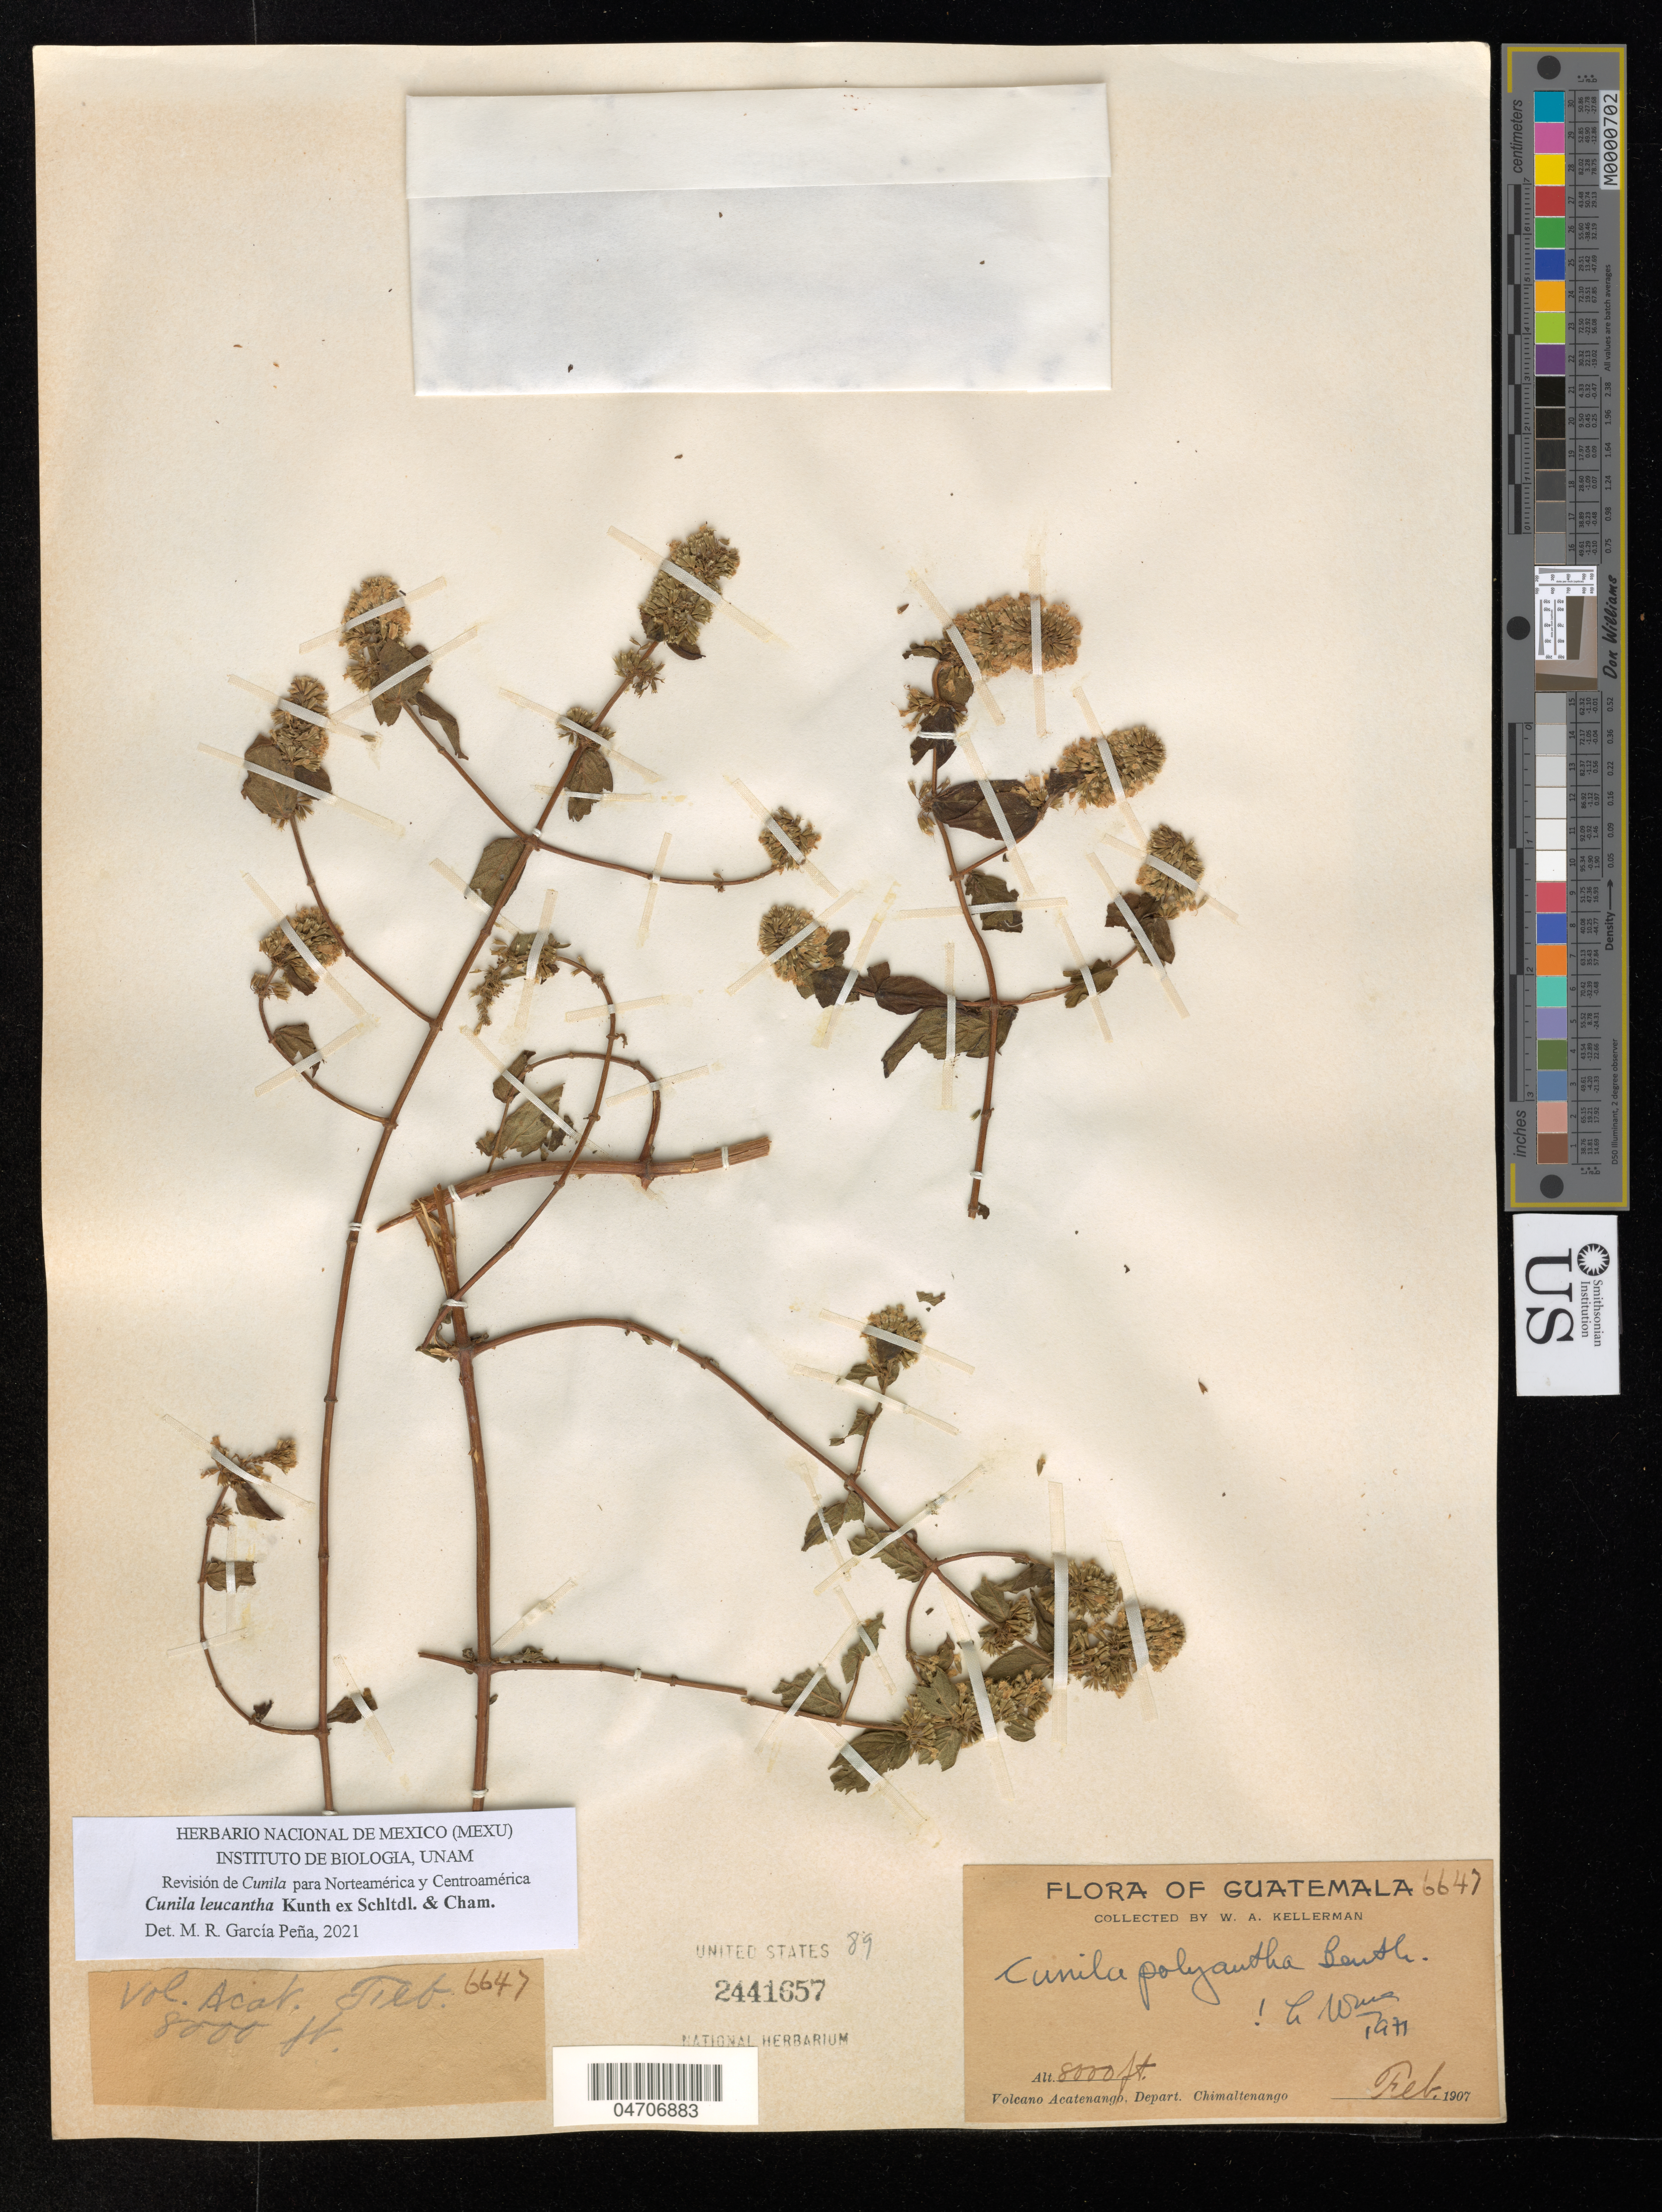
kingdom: Plantae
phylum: Tracheophyta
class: Magnoliopsida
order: Lamiales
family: Lamiaceae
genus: Cunila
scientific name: Cunila leucantha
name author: Kunth ex Schltdl. & Cham.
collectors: W. Kellerman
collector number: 6647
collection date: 1907-02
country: Guatemala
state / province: Chimaltenango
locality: Volcano Acatenango, Depart. Chimaltenango.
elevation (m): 2438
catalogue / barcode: US 2441657